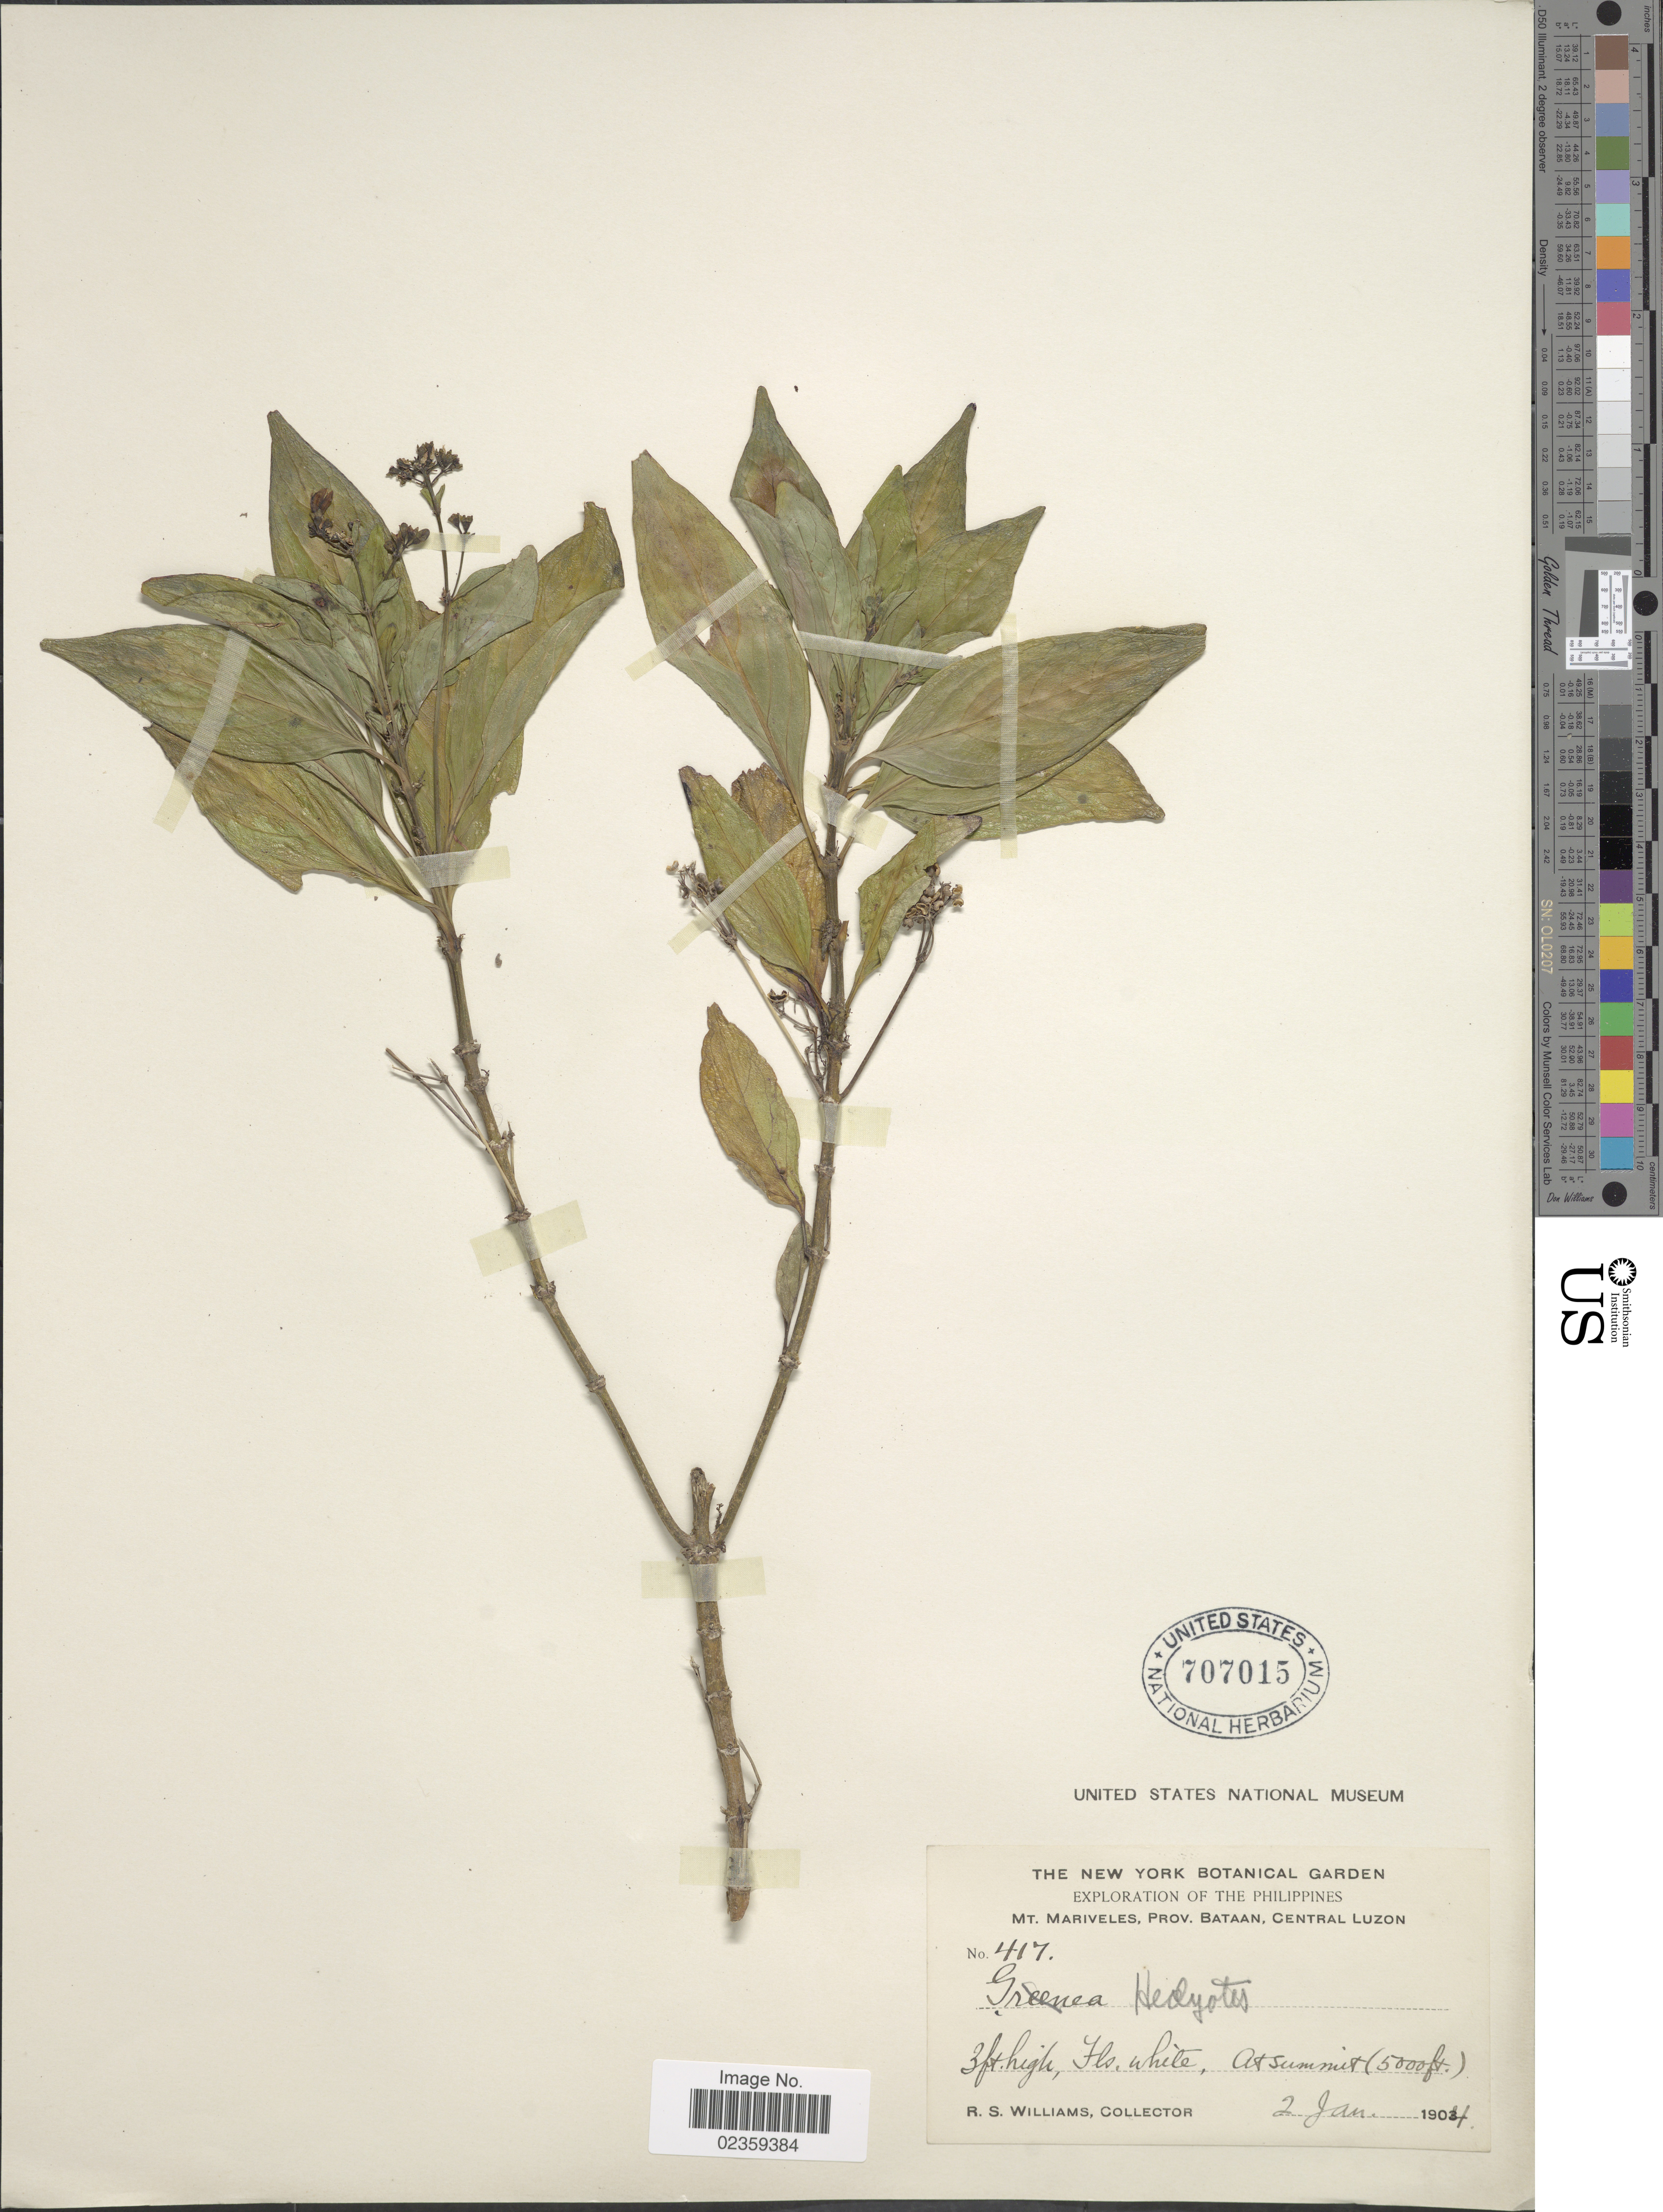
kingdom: Plantae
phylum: Tracheophyta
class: Magnoliopsida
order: Gentianales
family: Rubiaceae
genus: Oldenlandia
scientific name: Oldenlandia sp.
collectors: R. S. Williams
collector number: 417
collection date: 1904-01-02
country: Philippines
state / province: Central Luzon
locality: Mt. Mariveles, Prov. Bataan, Central Luzon. At summit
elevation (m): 1524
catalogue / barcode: US 707015